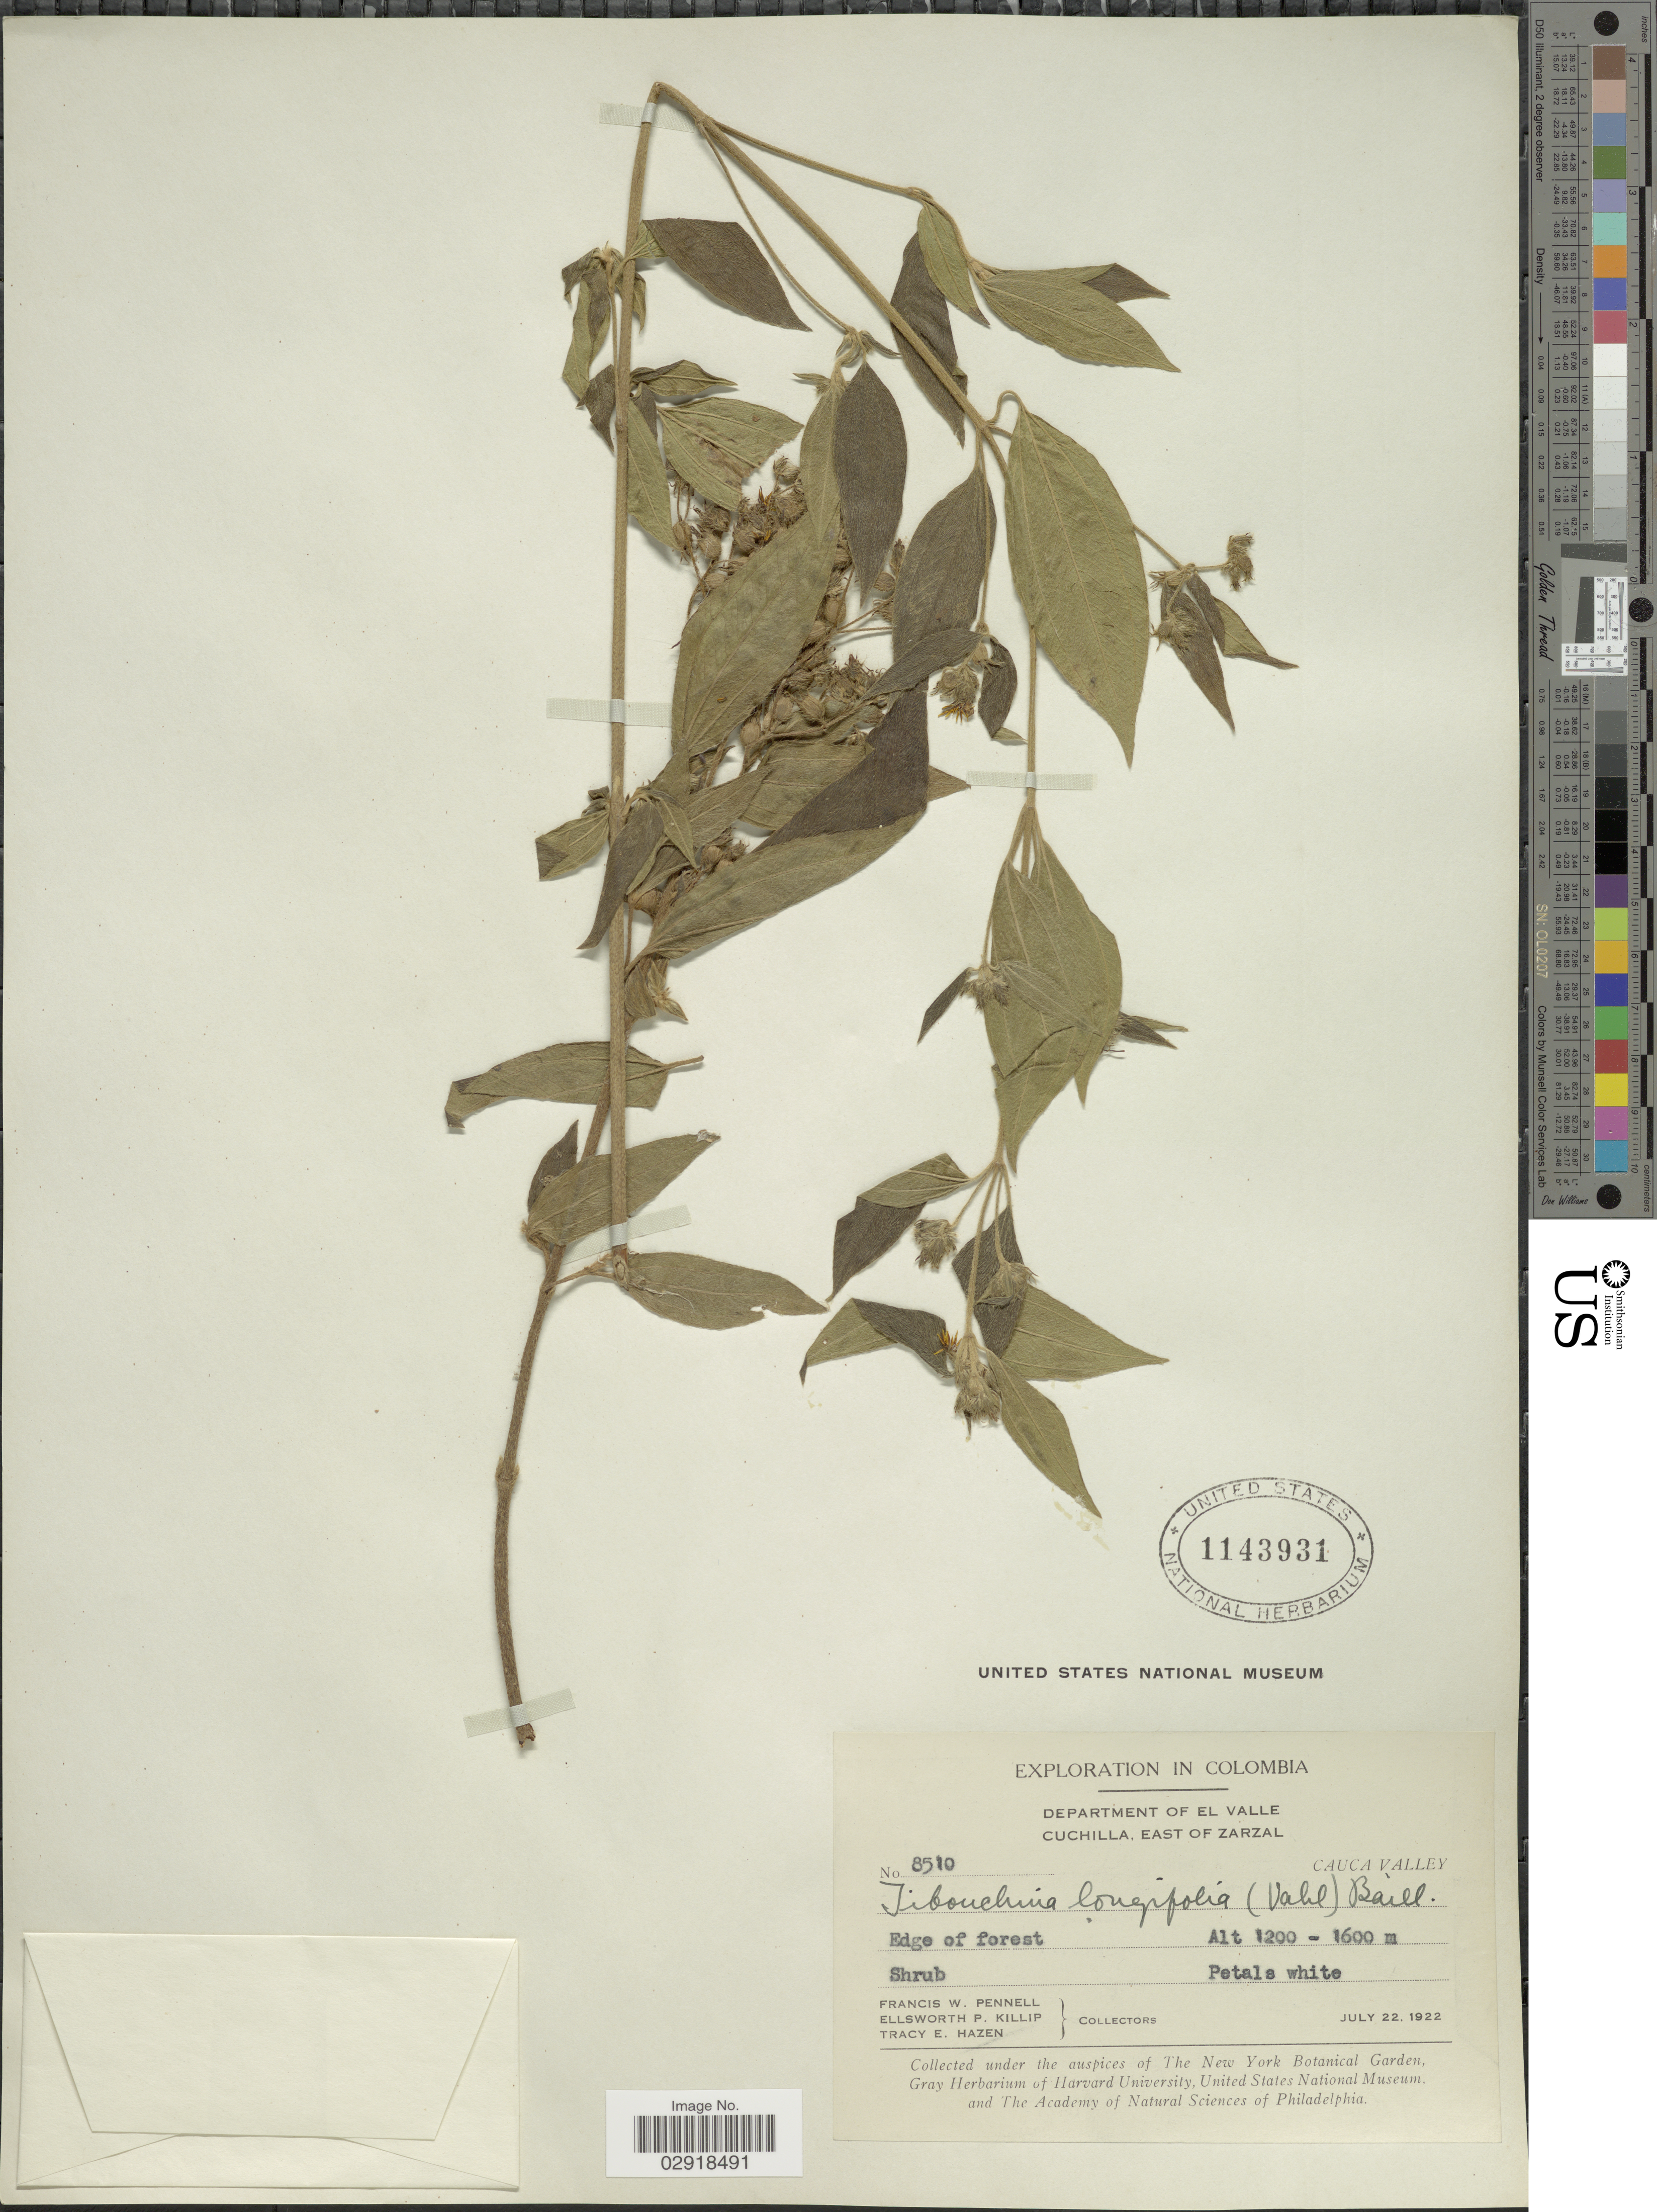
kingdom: Plantae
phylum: Tracheophyta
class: Magnoliopsida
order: Myrtales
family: Melastomataceae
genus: Chaetogastra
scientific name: Chaetogastra longifolia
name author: (Vahl) DC.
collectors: F. W. Pennell, E. P. Killip & T. E. Hazen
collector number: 8510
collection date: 1922-07-22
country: Colombia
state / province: Valle del Cauca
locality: Department of El Valle, Cuchilla, East of Zarzal, Cauca Valley.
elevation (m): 1200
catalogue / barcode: US 1143931